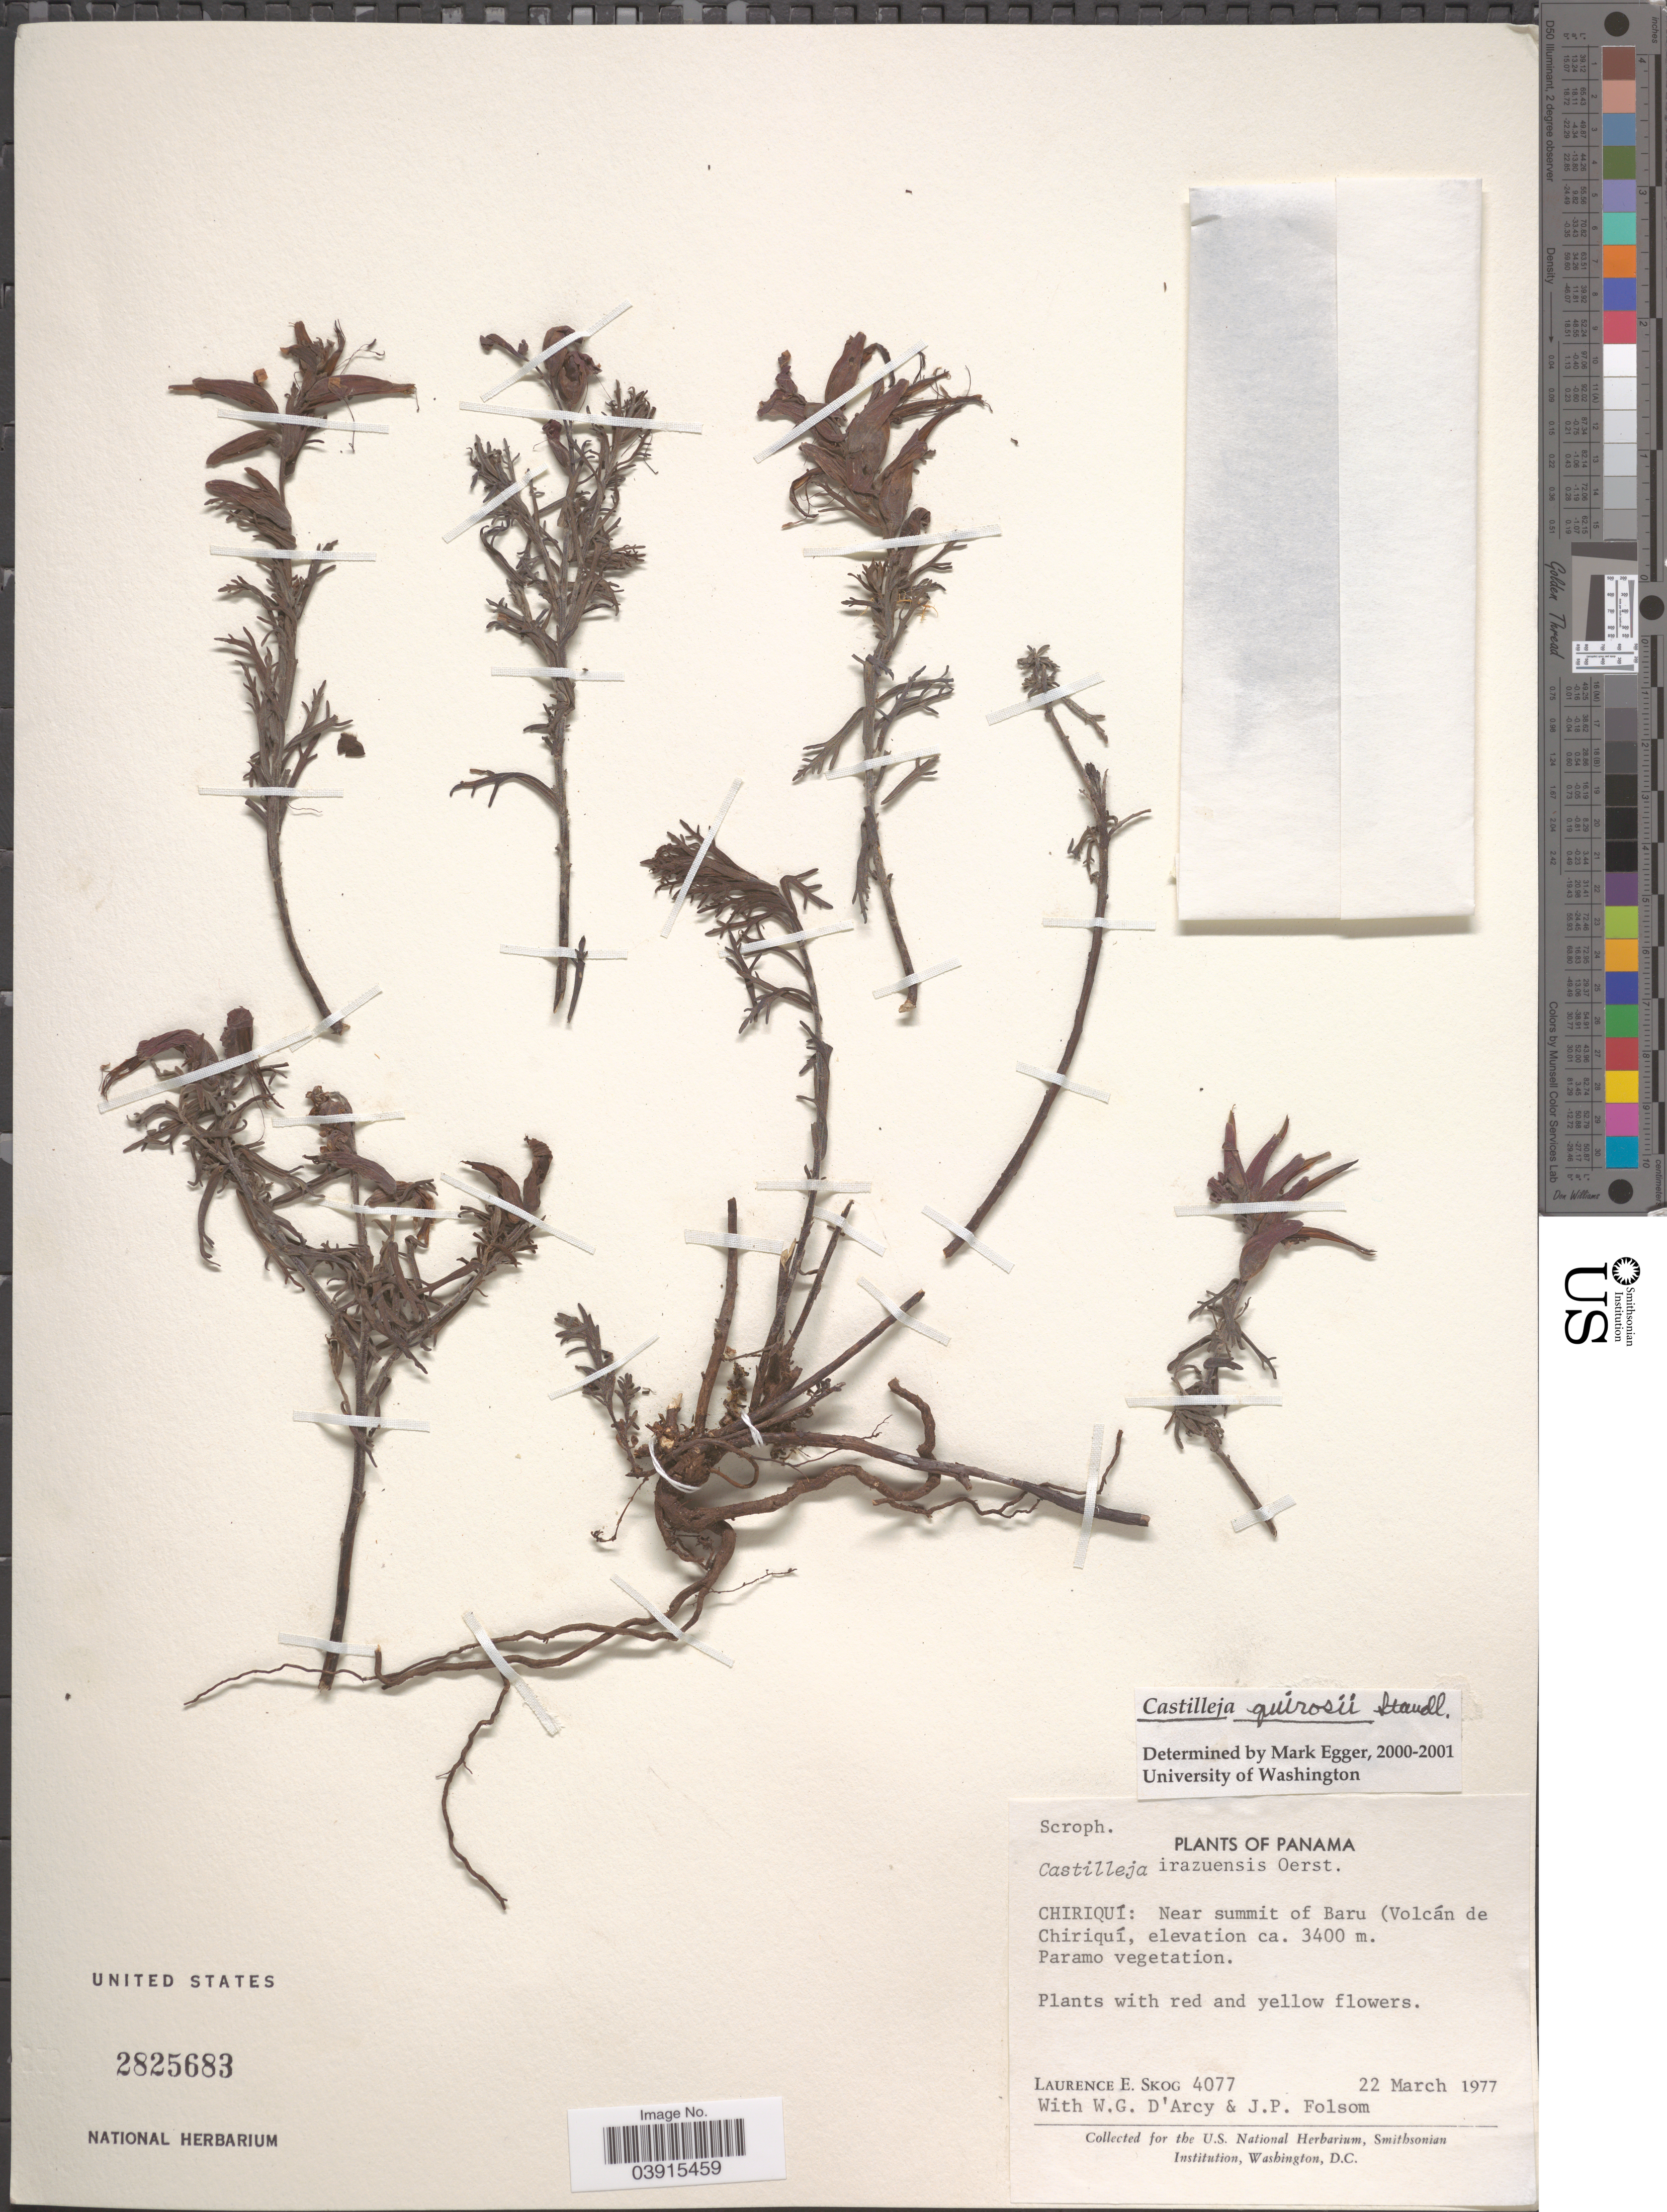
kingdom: Plantae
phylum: Tracheophyta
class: Magnoliopsida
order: Lamiales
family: Orobanchaceae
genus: Castilleja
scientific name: Castilleja quirosii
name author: Standl.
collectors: L. E. Skog, W. G. D'Arcy & J. P. Folsom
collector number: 4077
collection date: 1977-03-22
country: Panama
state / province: Chiriqui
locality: Near summit of Baru (Volcán de Chiriquí.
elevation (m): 3400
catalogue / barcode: US 2825683